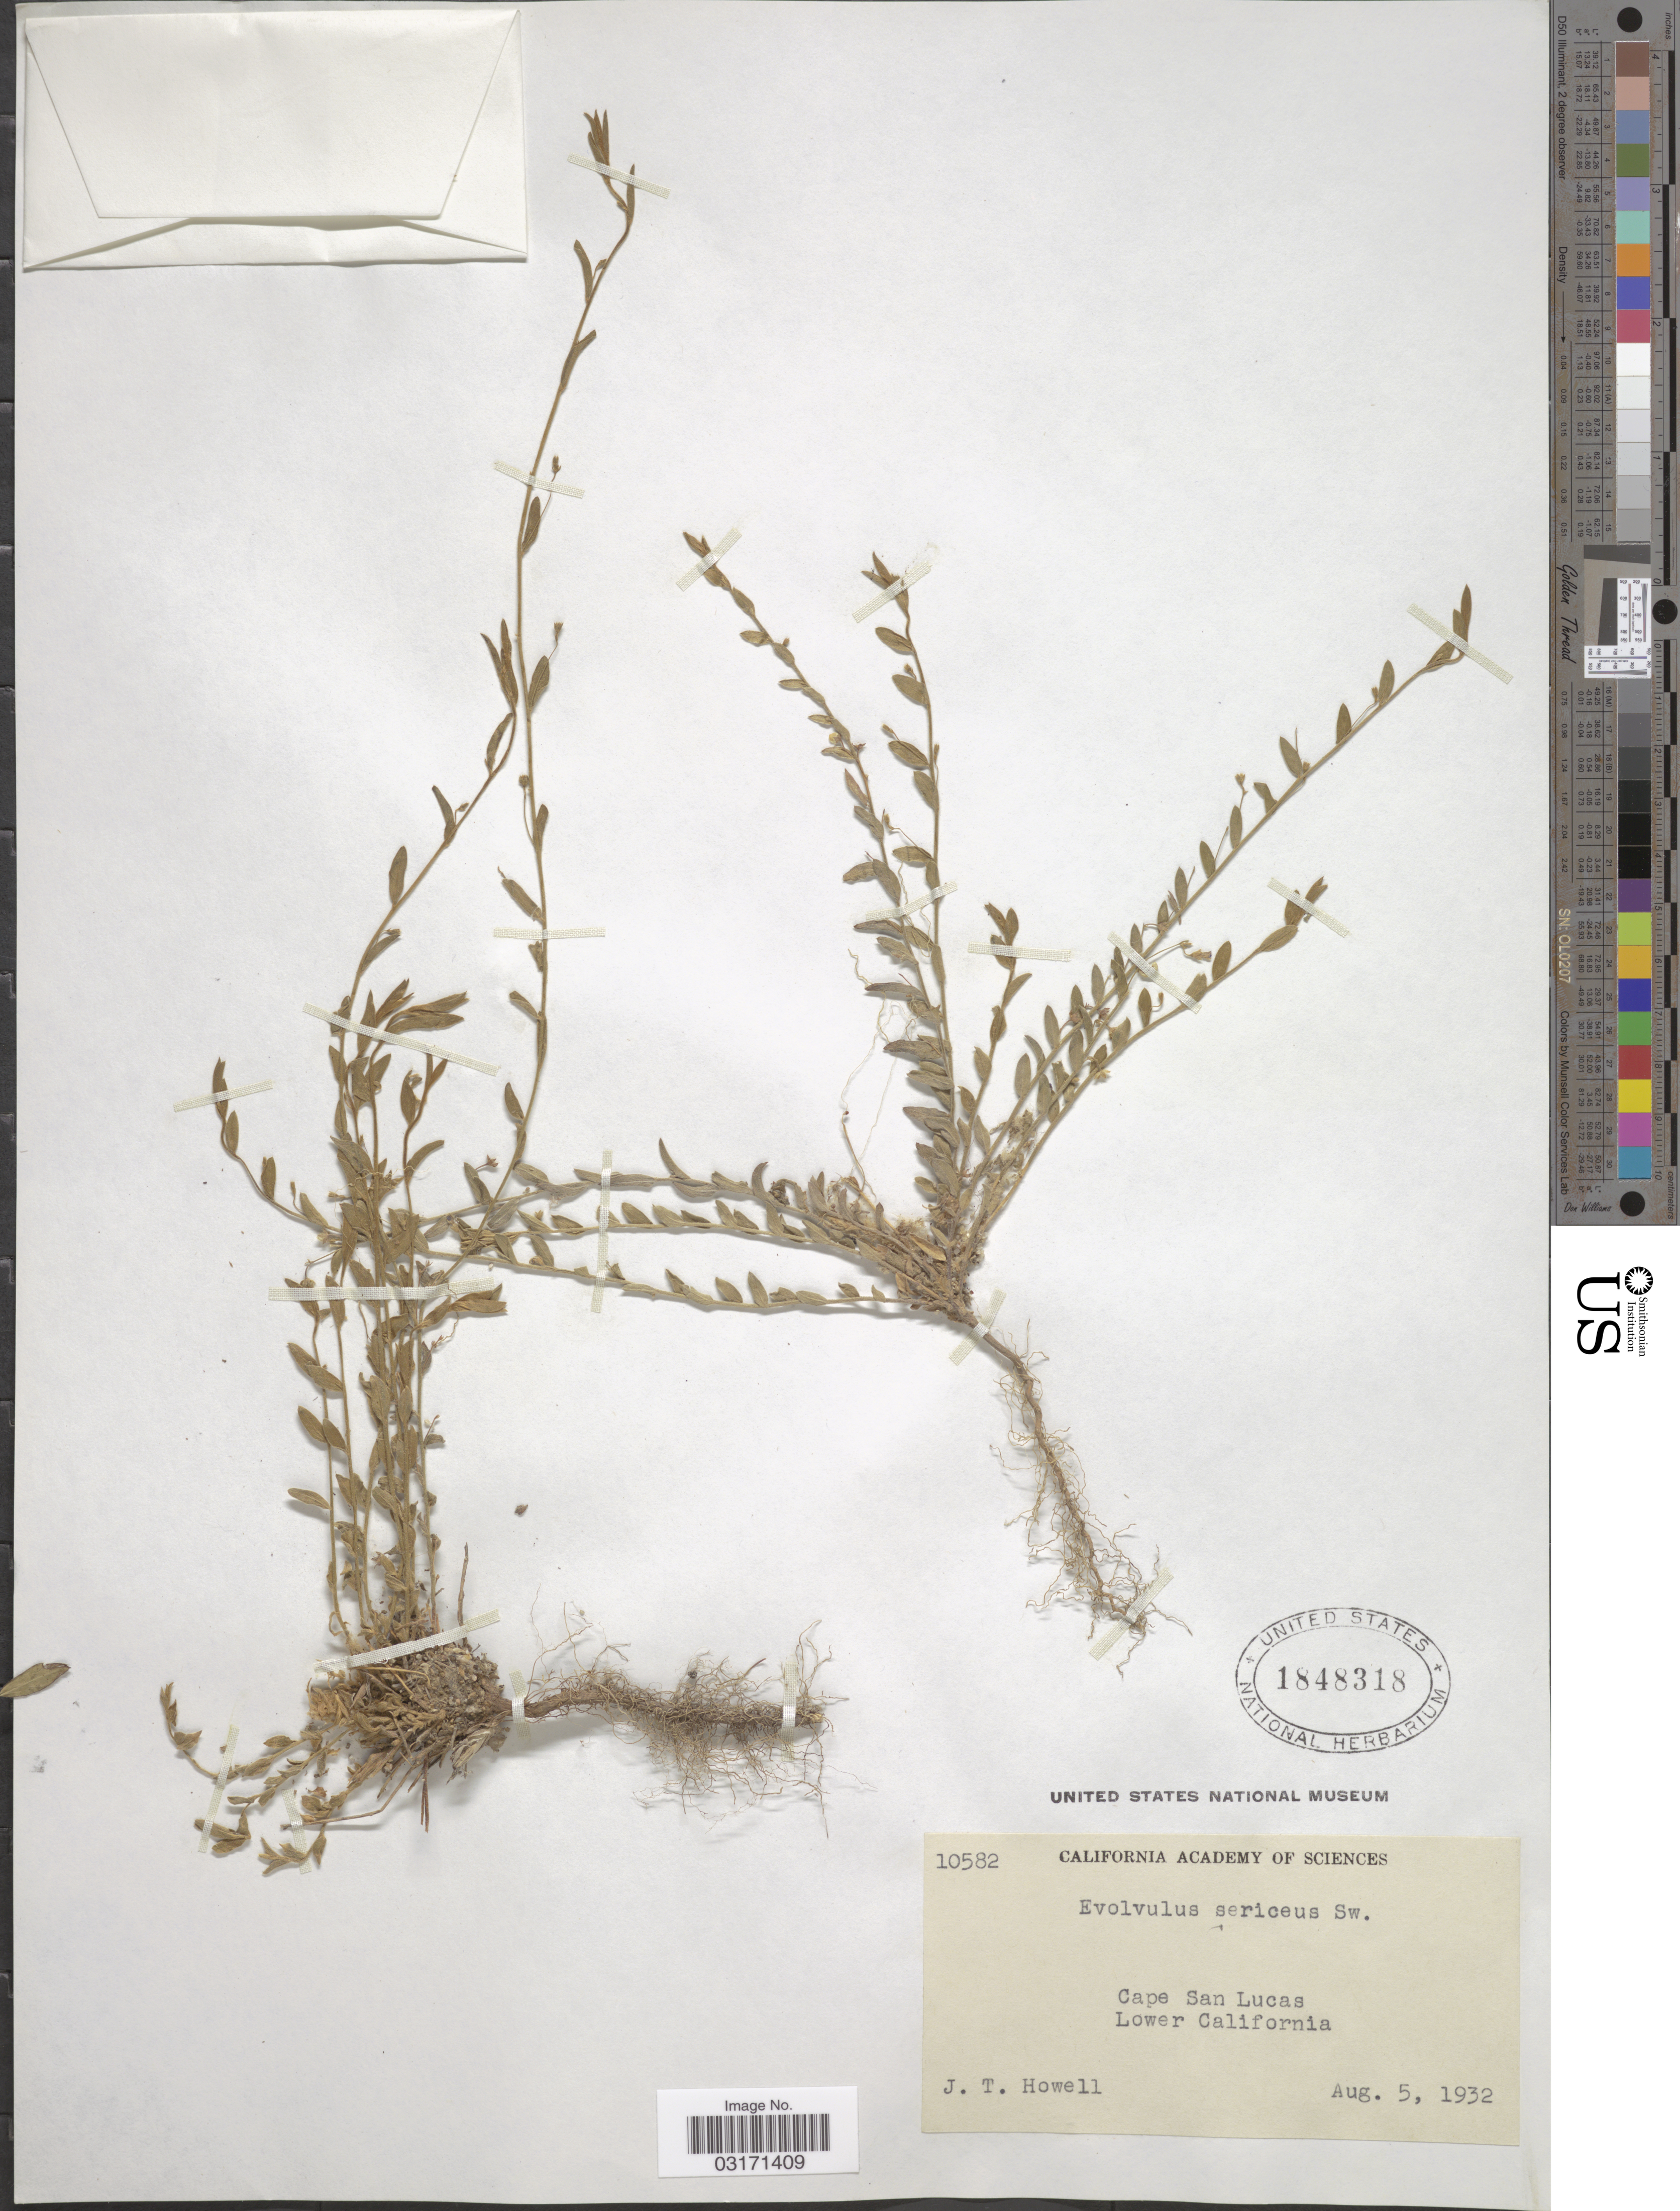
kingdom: Plantae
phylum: Tracheophyta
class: Magnoliopsida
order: Solanales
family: Convolvulaceae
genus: Evolvulus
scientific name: Evolvulus sericeus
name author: Sw.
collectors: J. T. Howell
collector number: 10582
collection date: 1932-08-05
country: Mexico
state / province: Baja California Sur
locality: Cape San Lucas, Lower California.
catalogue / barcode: US 1848318